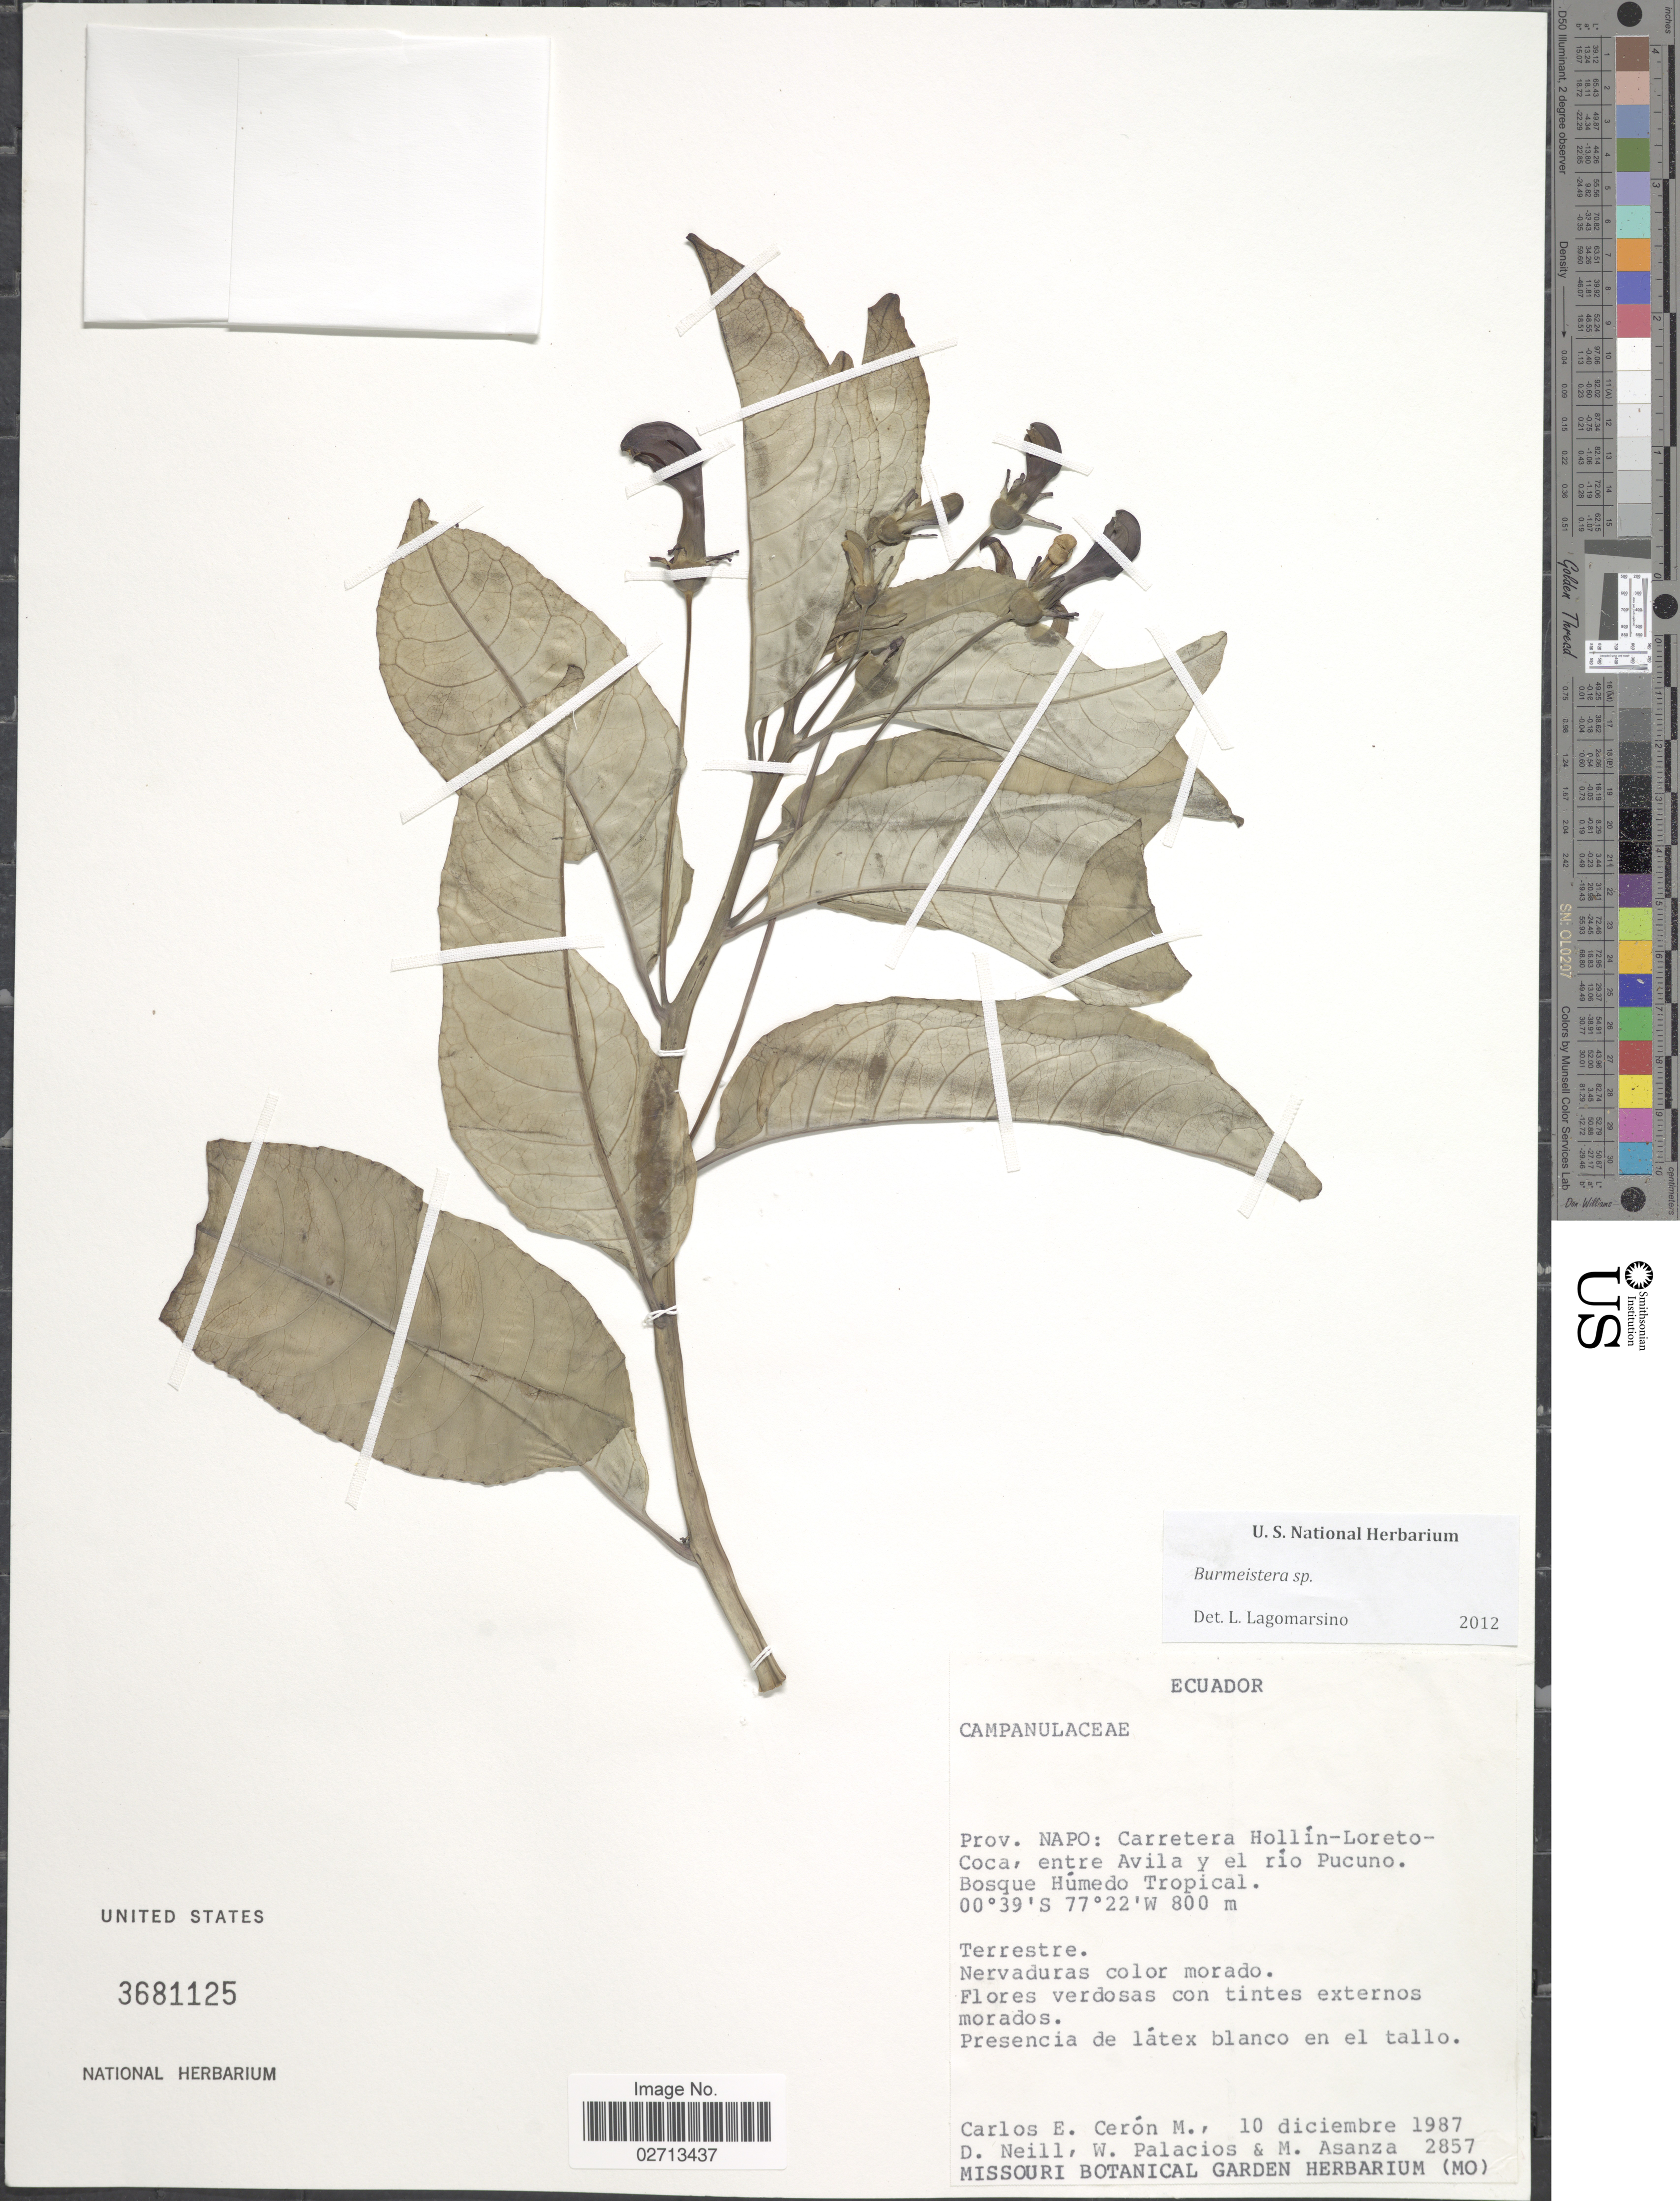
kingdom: Plantae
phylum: Tracheophyta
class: Magnoliopsida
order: Asterales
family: Campanulaceae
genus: Burmeistera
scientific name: Burmeistera sp.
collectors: C. E. Cerón M., M. Cerón, D. Neill, W. Palacios & M. Asanza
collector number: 2857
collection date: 1987-12-10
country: Ecuador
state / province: Napo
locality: Carretera Hollín-Loreto-Coca, entre Avila y el río Pucuno.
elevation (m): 800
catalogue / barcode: US 3681125